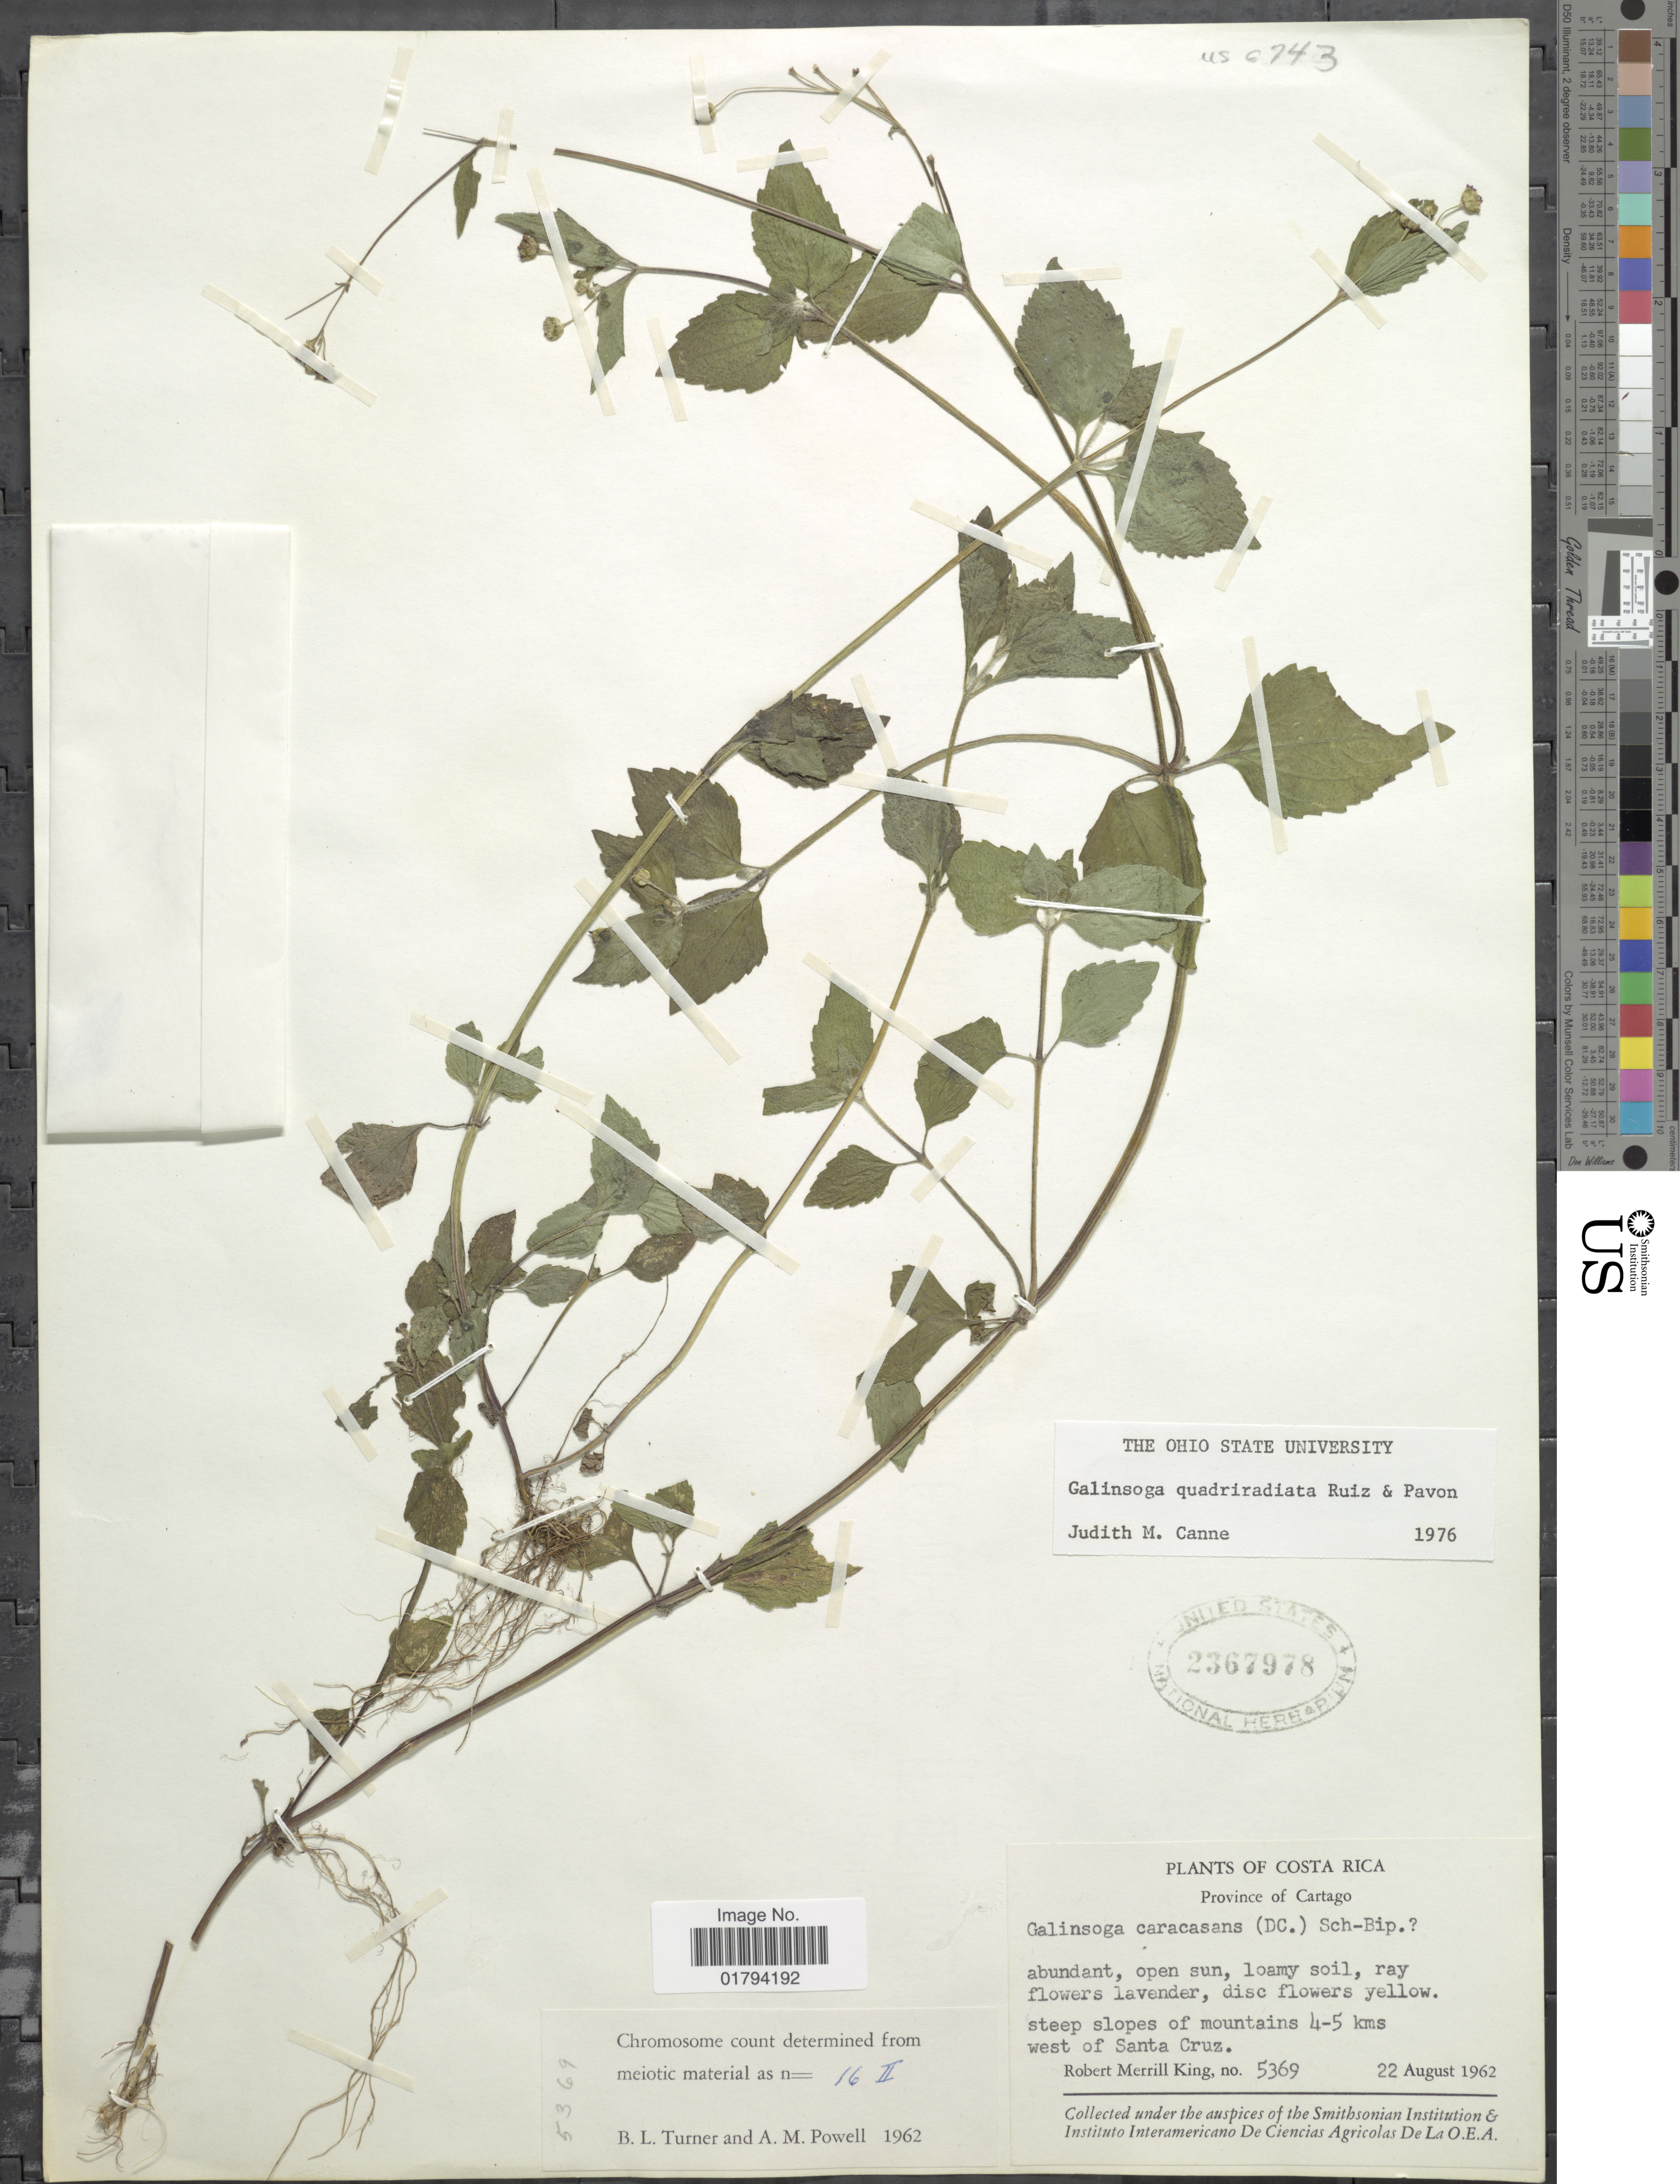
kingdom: Plantae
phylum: Tracheophyta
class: Magnoliopsida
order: Asterales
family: Asteraceae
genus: Galinsoga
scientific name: Galinsoga quadriradiata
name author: Ruiz & Pav.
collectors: R. M. King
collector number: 5369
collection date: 1962-08-22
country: Costa Rica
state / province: Cartago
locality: Steep slopes of mountains 4-5 kms west of Santa Cruz.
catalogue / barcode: US 2367978